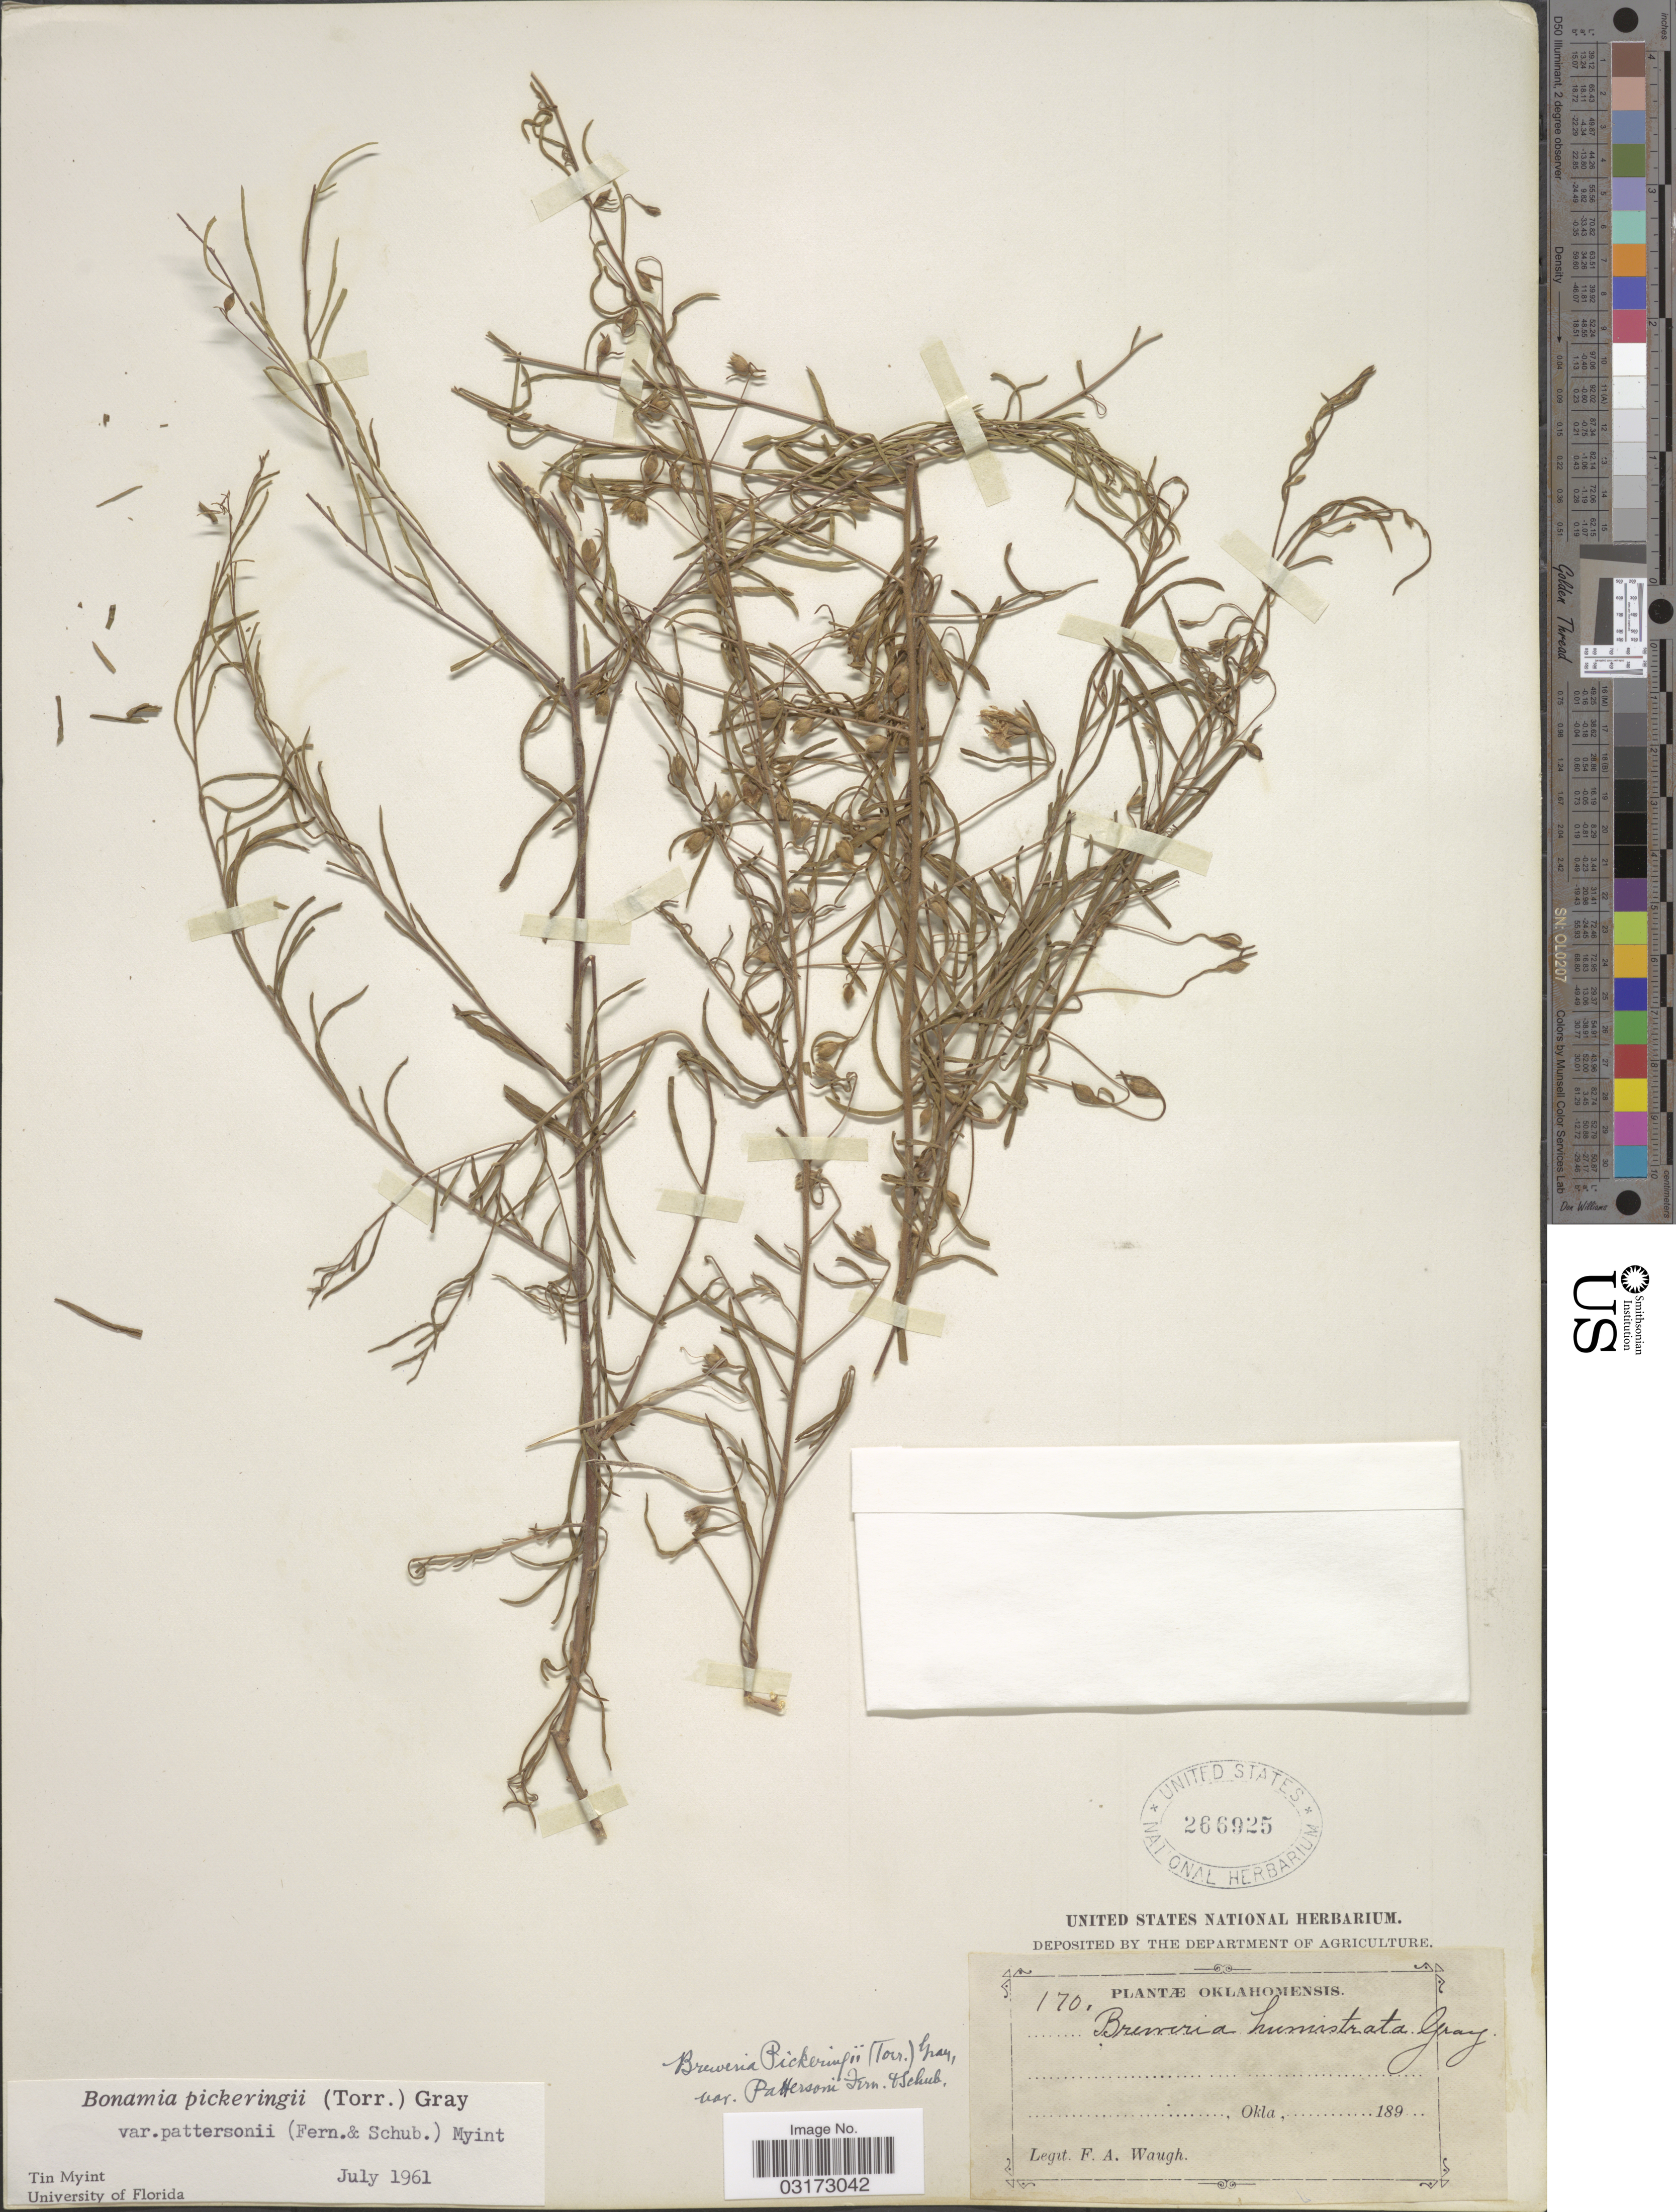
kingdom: Plantae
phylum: Tracheophyta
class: Magnoliopsida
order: Solanales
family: Convolvulaceae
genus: Stylisma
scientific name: Stylisma pickeringii var. pattersonii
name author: (Fernald & B.G. Schub.) Myint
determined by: Strong, Mark T., (BOT), Smithsonian Institution - National Museum of Natural History (UNITED STATES)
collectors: F. Waugh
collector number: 170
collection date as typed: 189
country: United States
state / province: Oklahoma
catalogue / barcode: US 266925